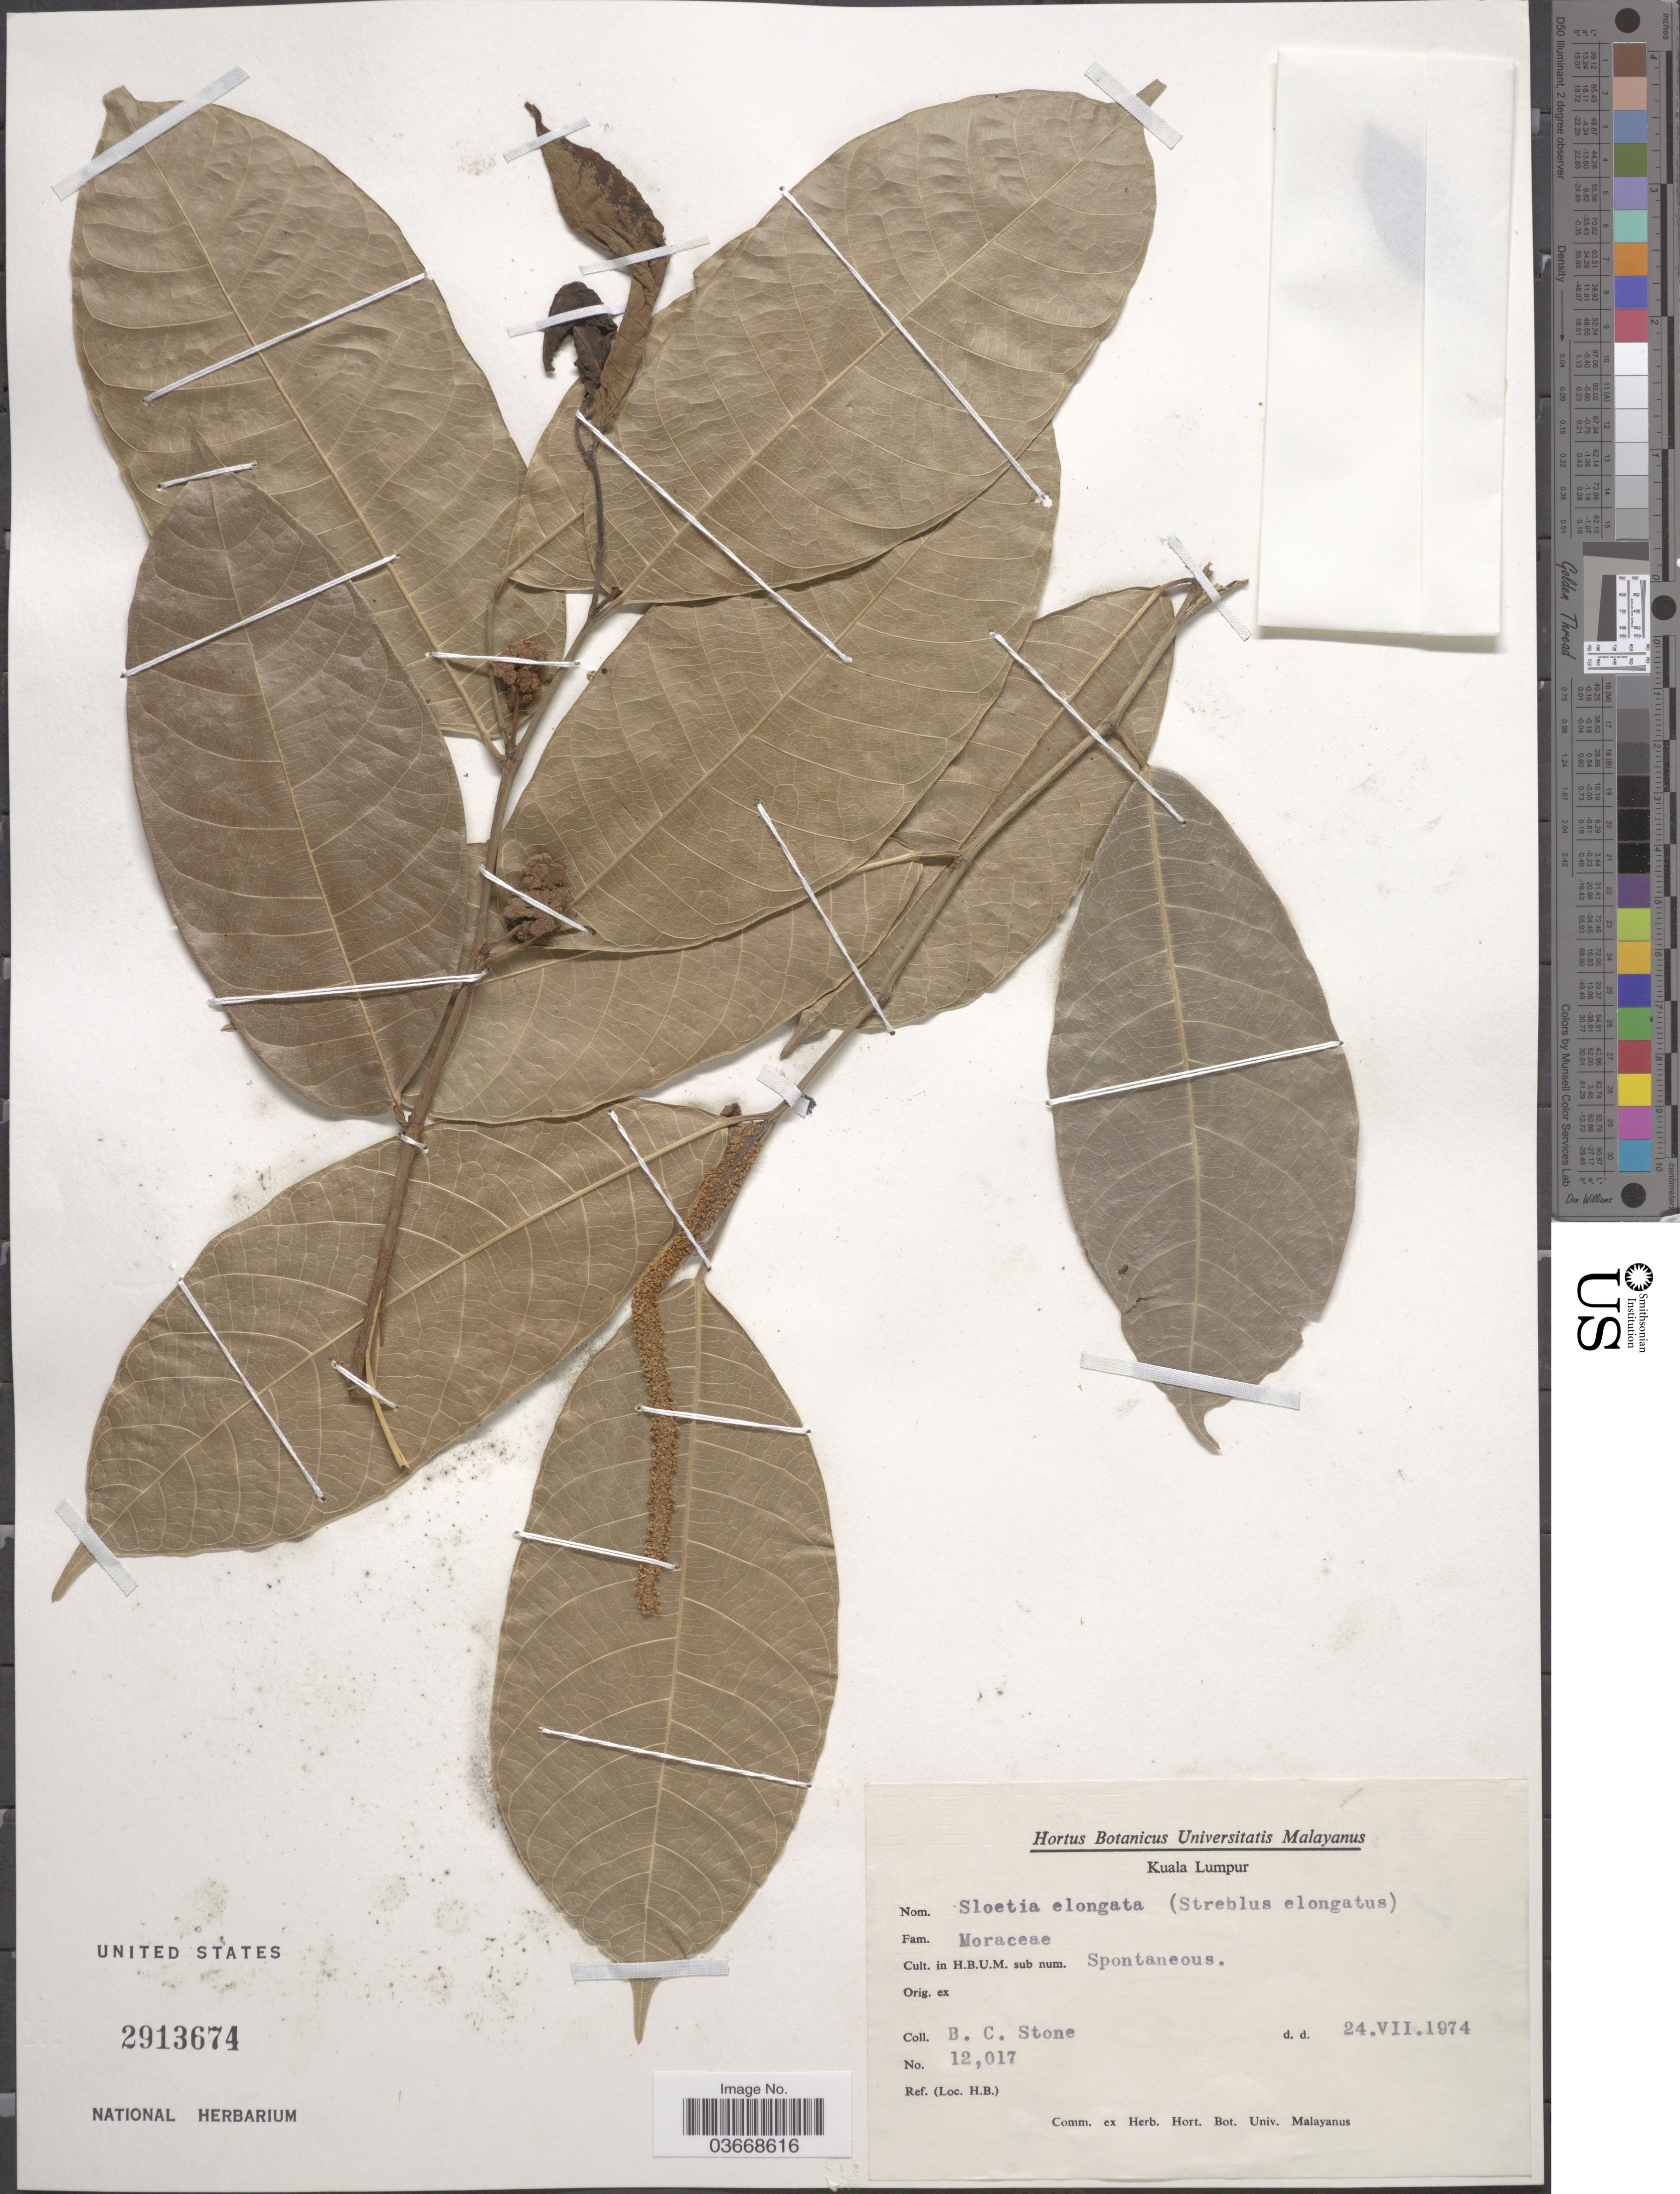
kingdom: Plantae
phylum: Tracheophyta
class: Magnoliopsida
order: Rosales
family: Moraceae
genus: Sloetia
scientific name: Sloetia elongata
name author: (Miq.) Koord.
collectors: B. C. Stone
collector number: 12017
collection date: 1974-07-24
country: Malaysia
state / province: Kuala Lumpur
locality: Cult. in H.B.U.M. sub num. Spontaneous.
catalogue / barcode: US 2913674